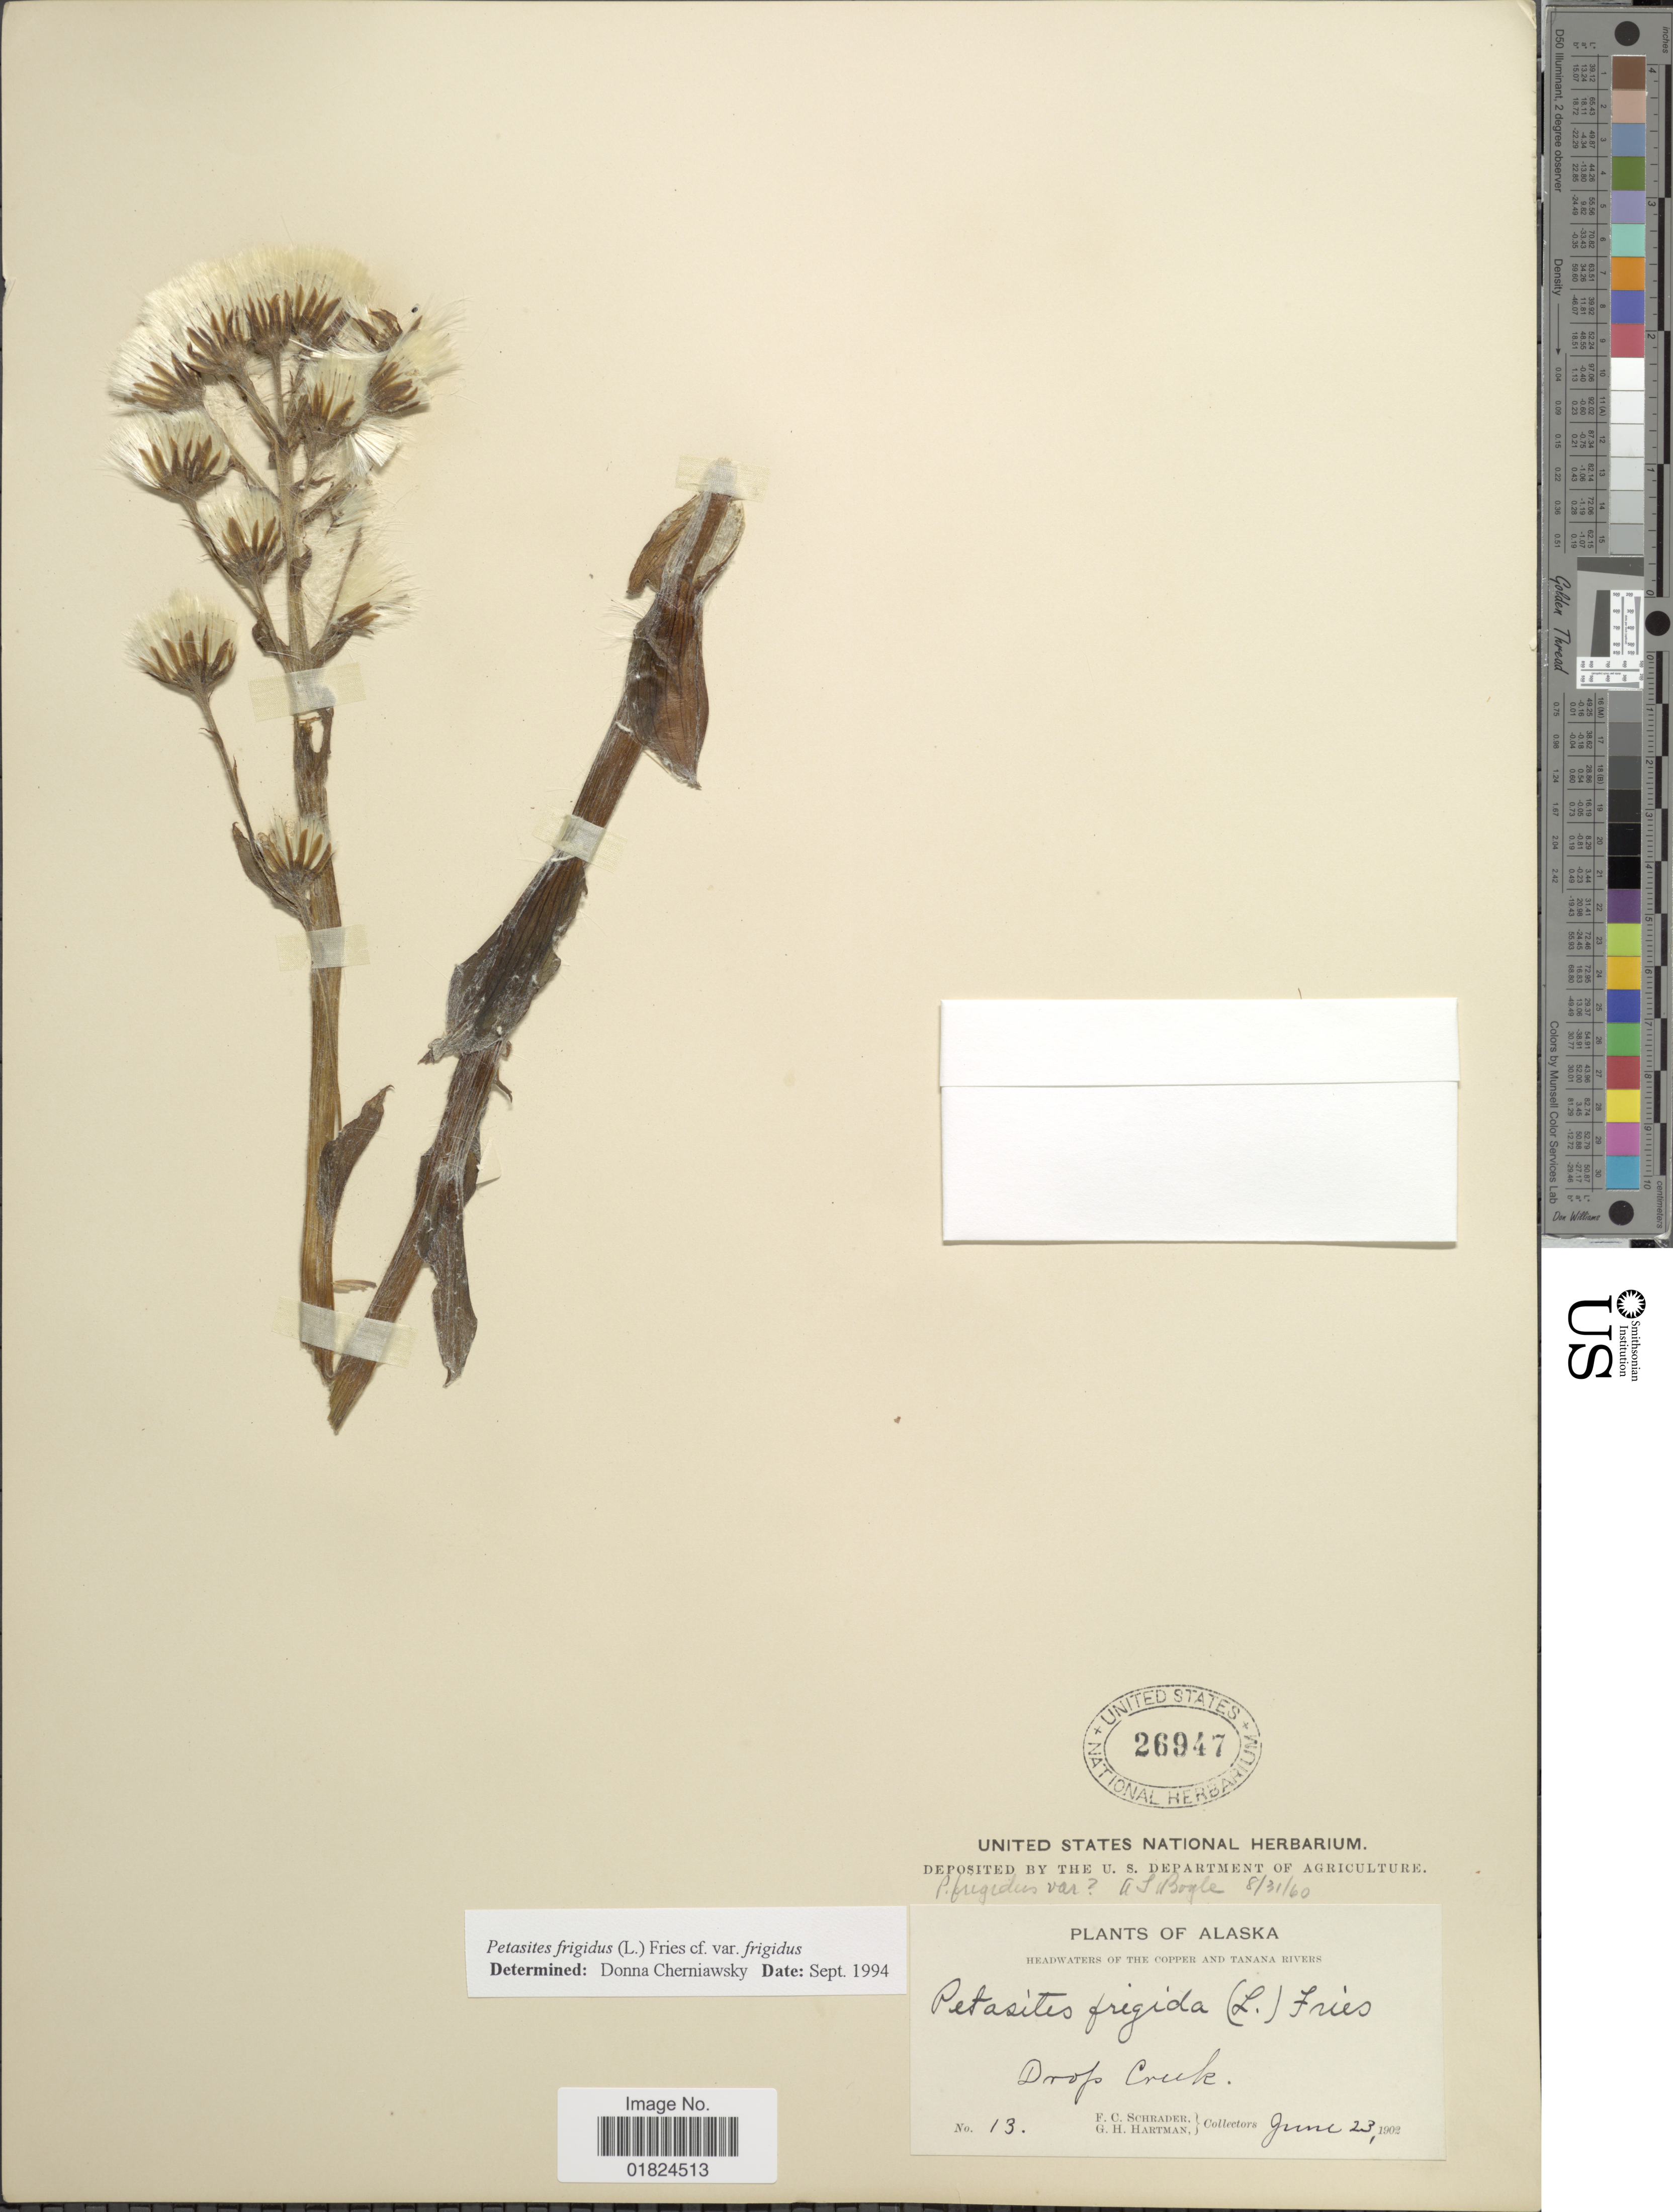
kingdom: Plantae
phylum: Tracheophyta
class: Magnoliopsida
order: Asterales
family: Asteraceae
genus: Petasites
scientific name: Petasites frigidus var. frigidus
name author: (L.) Fr.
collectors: F. C. Schrader & G. H. Hartman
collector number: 13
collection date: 1902-06-23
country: United States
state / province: Alaska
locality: Headwaters of the Copper and Tanana Rivers, Drop Creek.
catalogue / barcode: US 26947